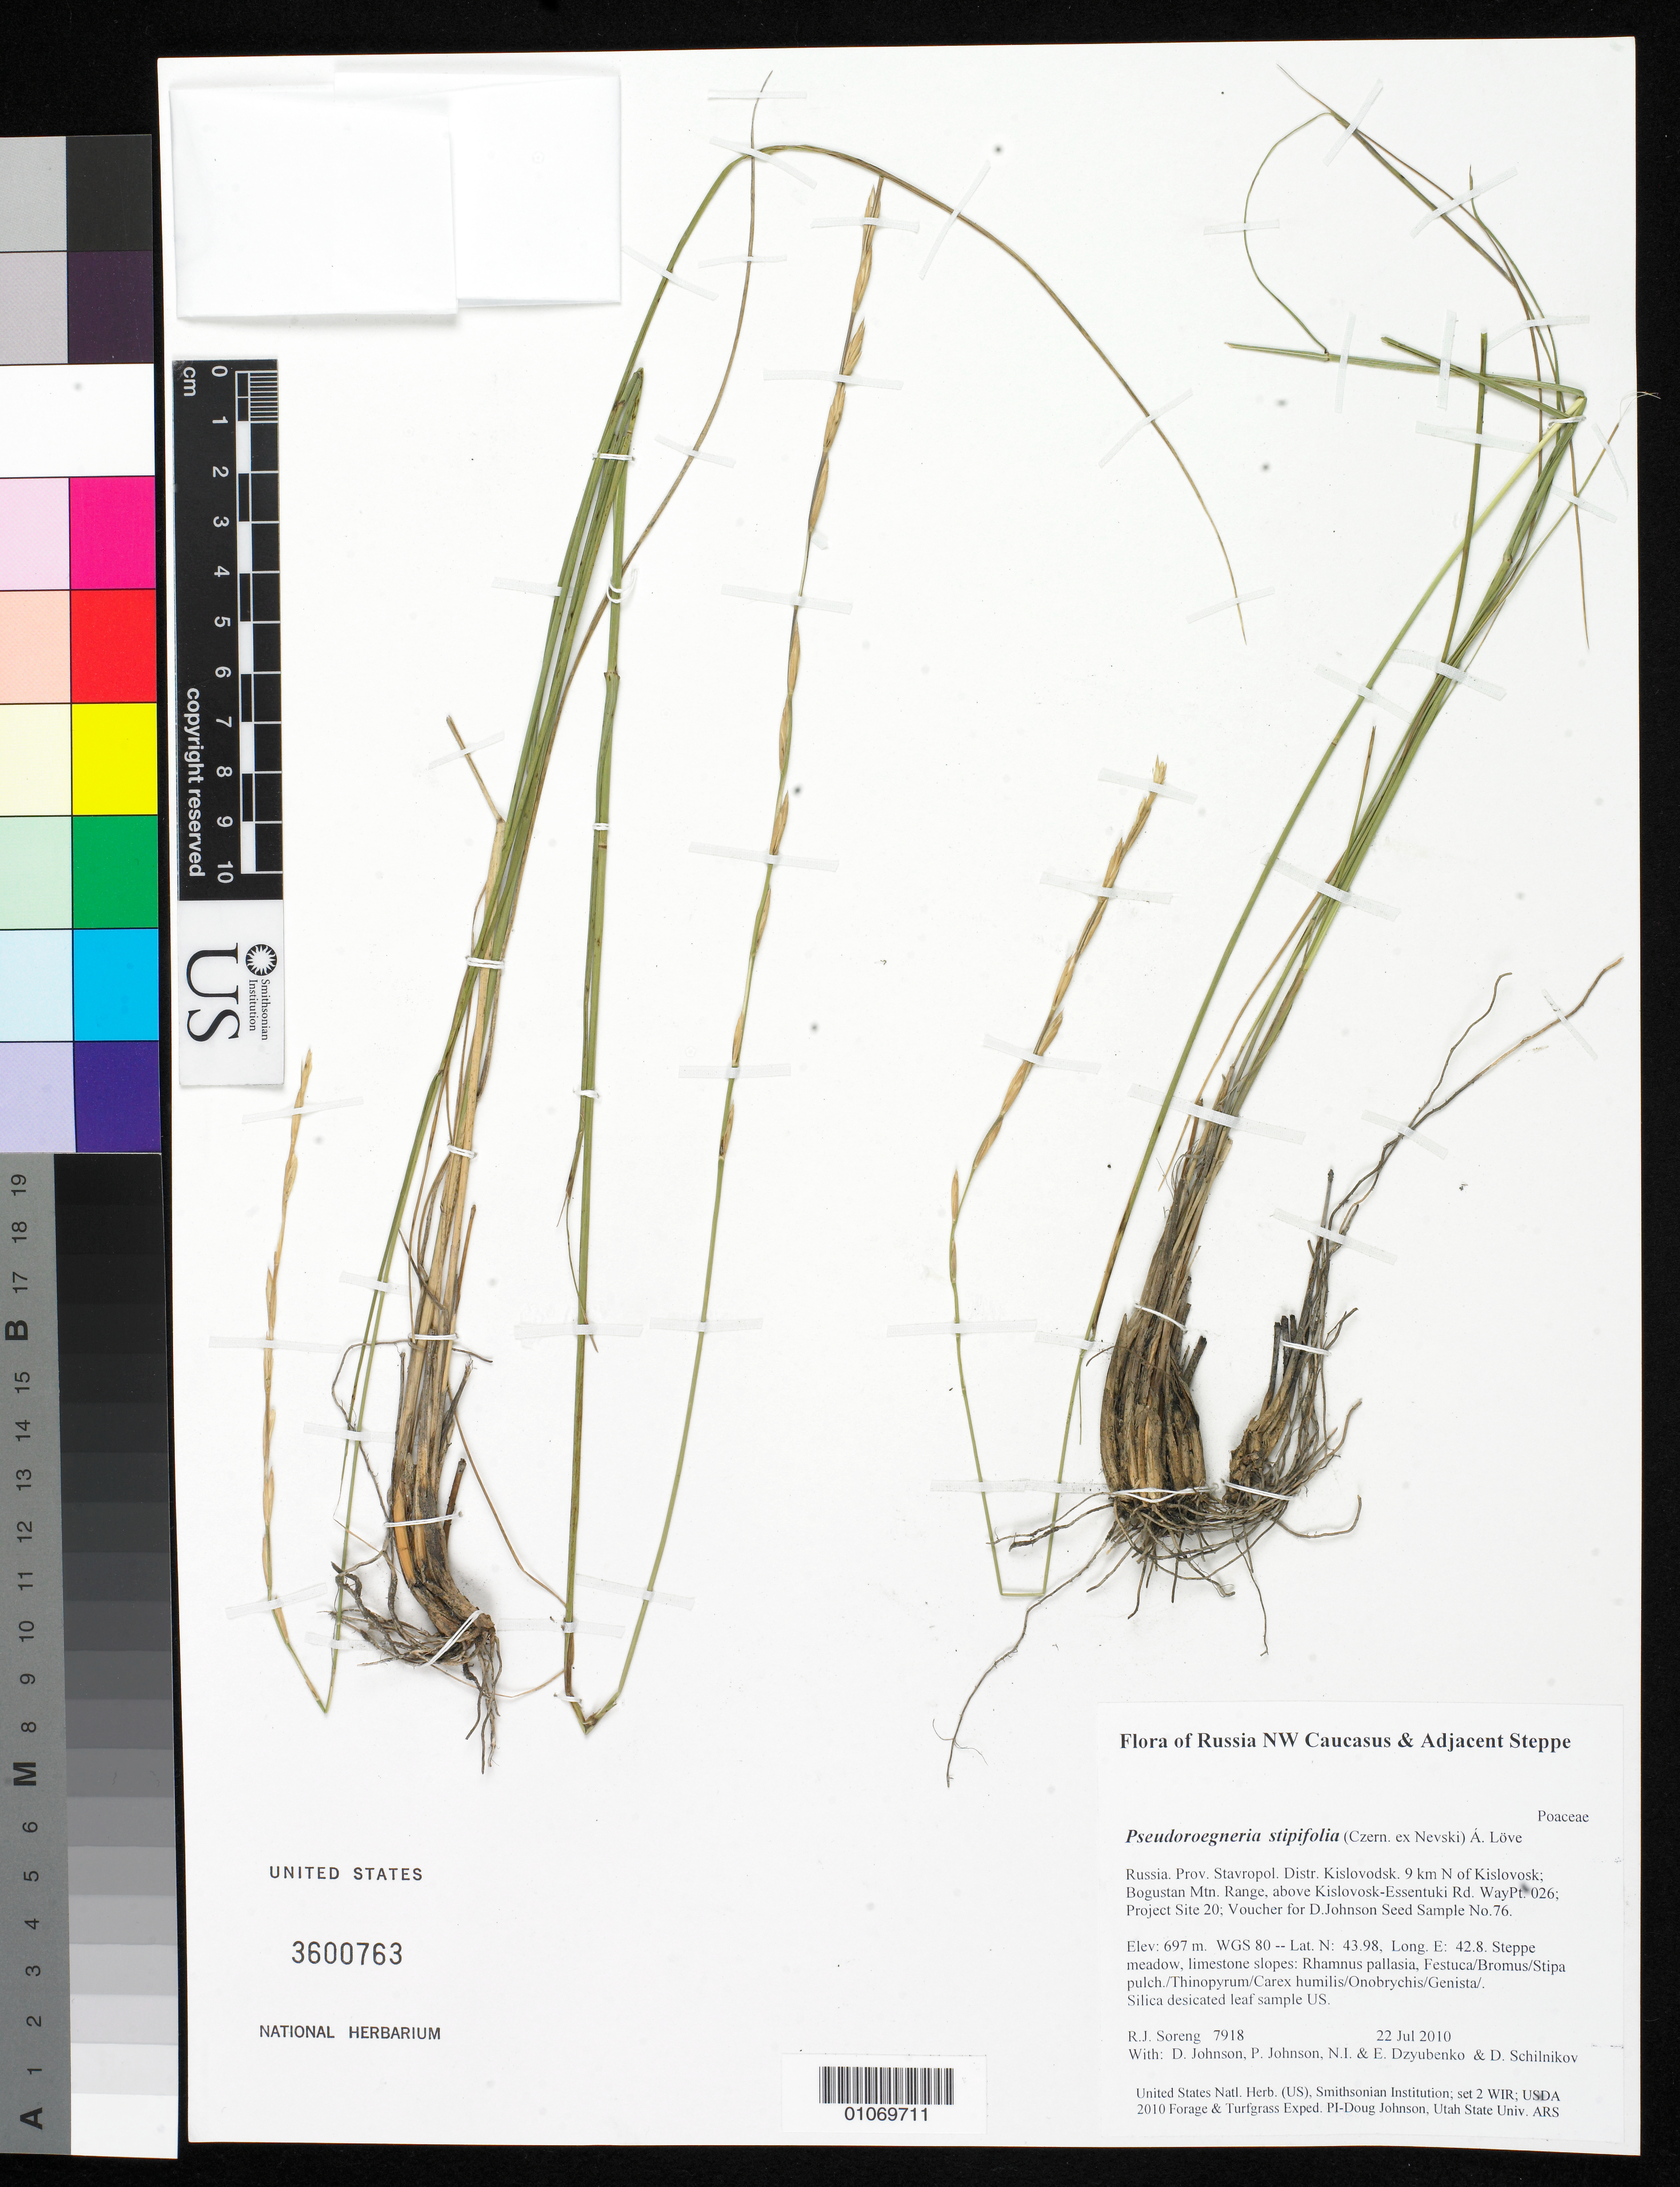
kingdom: Plantae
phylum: Tracheophyta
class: Liliopsida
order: Poales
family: Poaceae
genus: Pseudoroegneria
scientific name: Pseudoroegneria stipifolia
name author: (Czern. ex Nevski) Á. Löve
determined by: Soreng, Robert J., Research Associate (BOT), Smithsonian Institution - National Museum of Natural History (UNITED STATES)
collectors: R. J. Soreng, D. Johnson, P. Johnson, N. Dzyubenko, E. Dzyubenko & D. Schilnikov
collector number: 7918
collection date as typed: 22 Jul 2010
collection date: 2010-07-22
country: Russian Federation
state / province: Stavropol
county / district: Kislovodsk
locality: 9 km N of Kislovosk; Bogustan Mtn. Range, above Kislovosk-Essentuki Rd.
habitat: Steppe meadow, limestone slopes: Rhamnus pallasia, Festuca/Bromus/Stipa pulch./Thinopyrum/Carex humilis/Onobrychis/Genista/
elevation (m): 697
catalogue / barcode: US 3600763